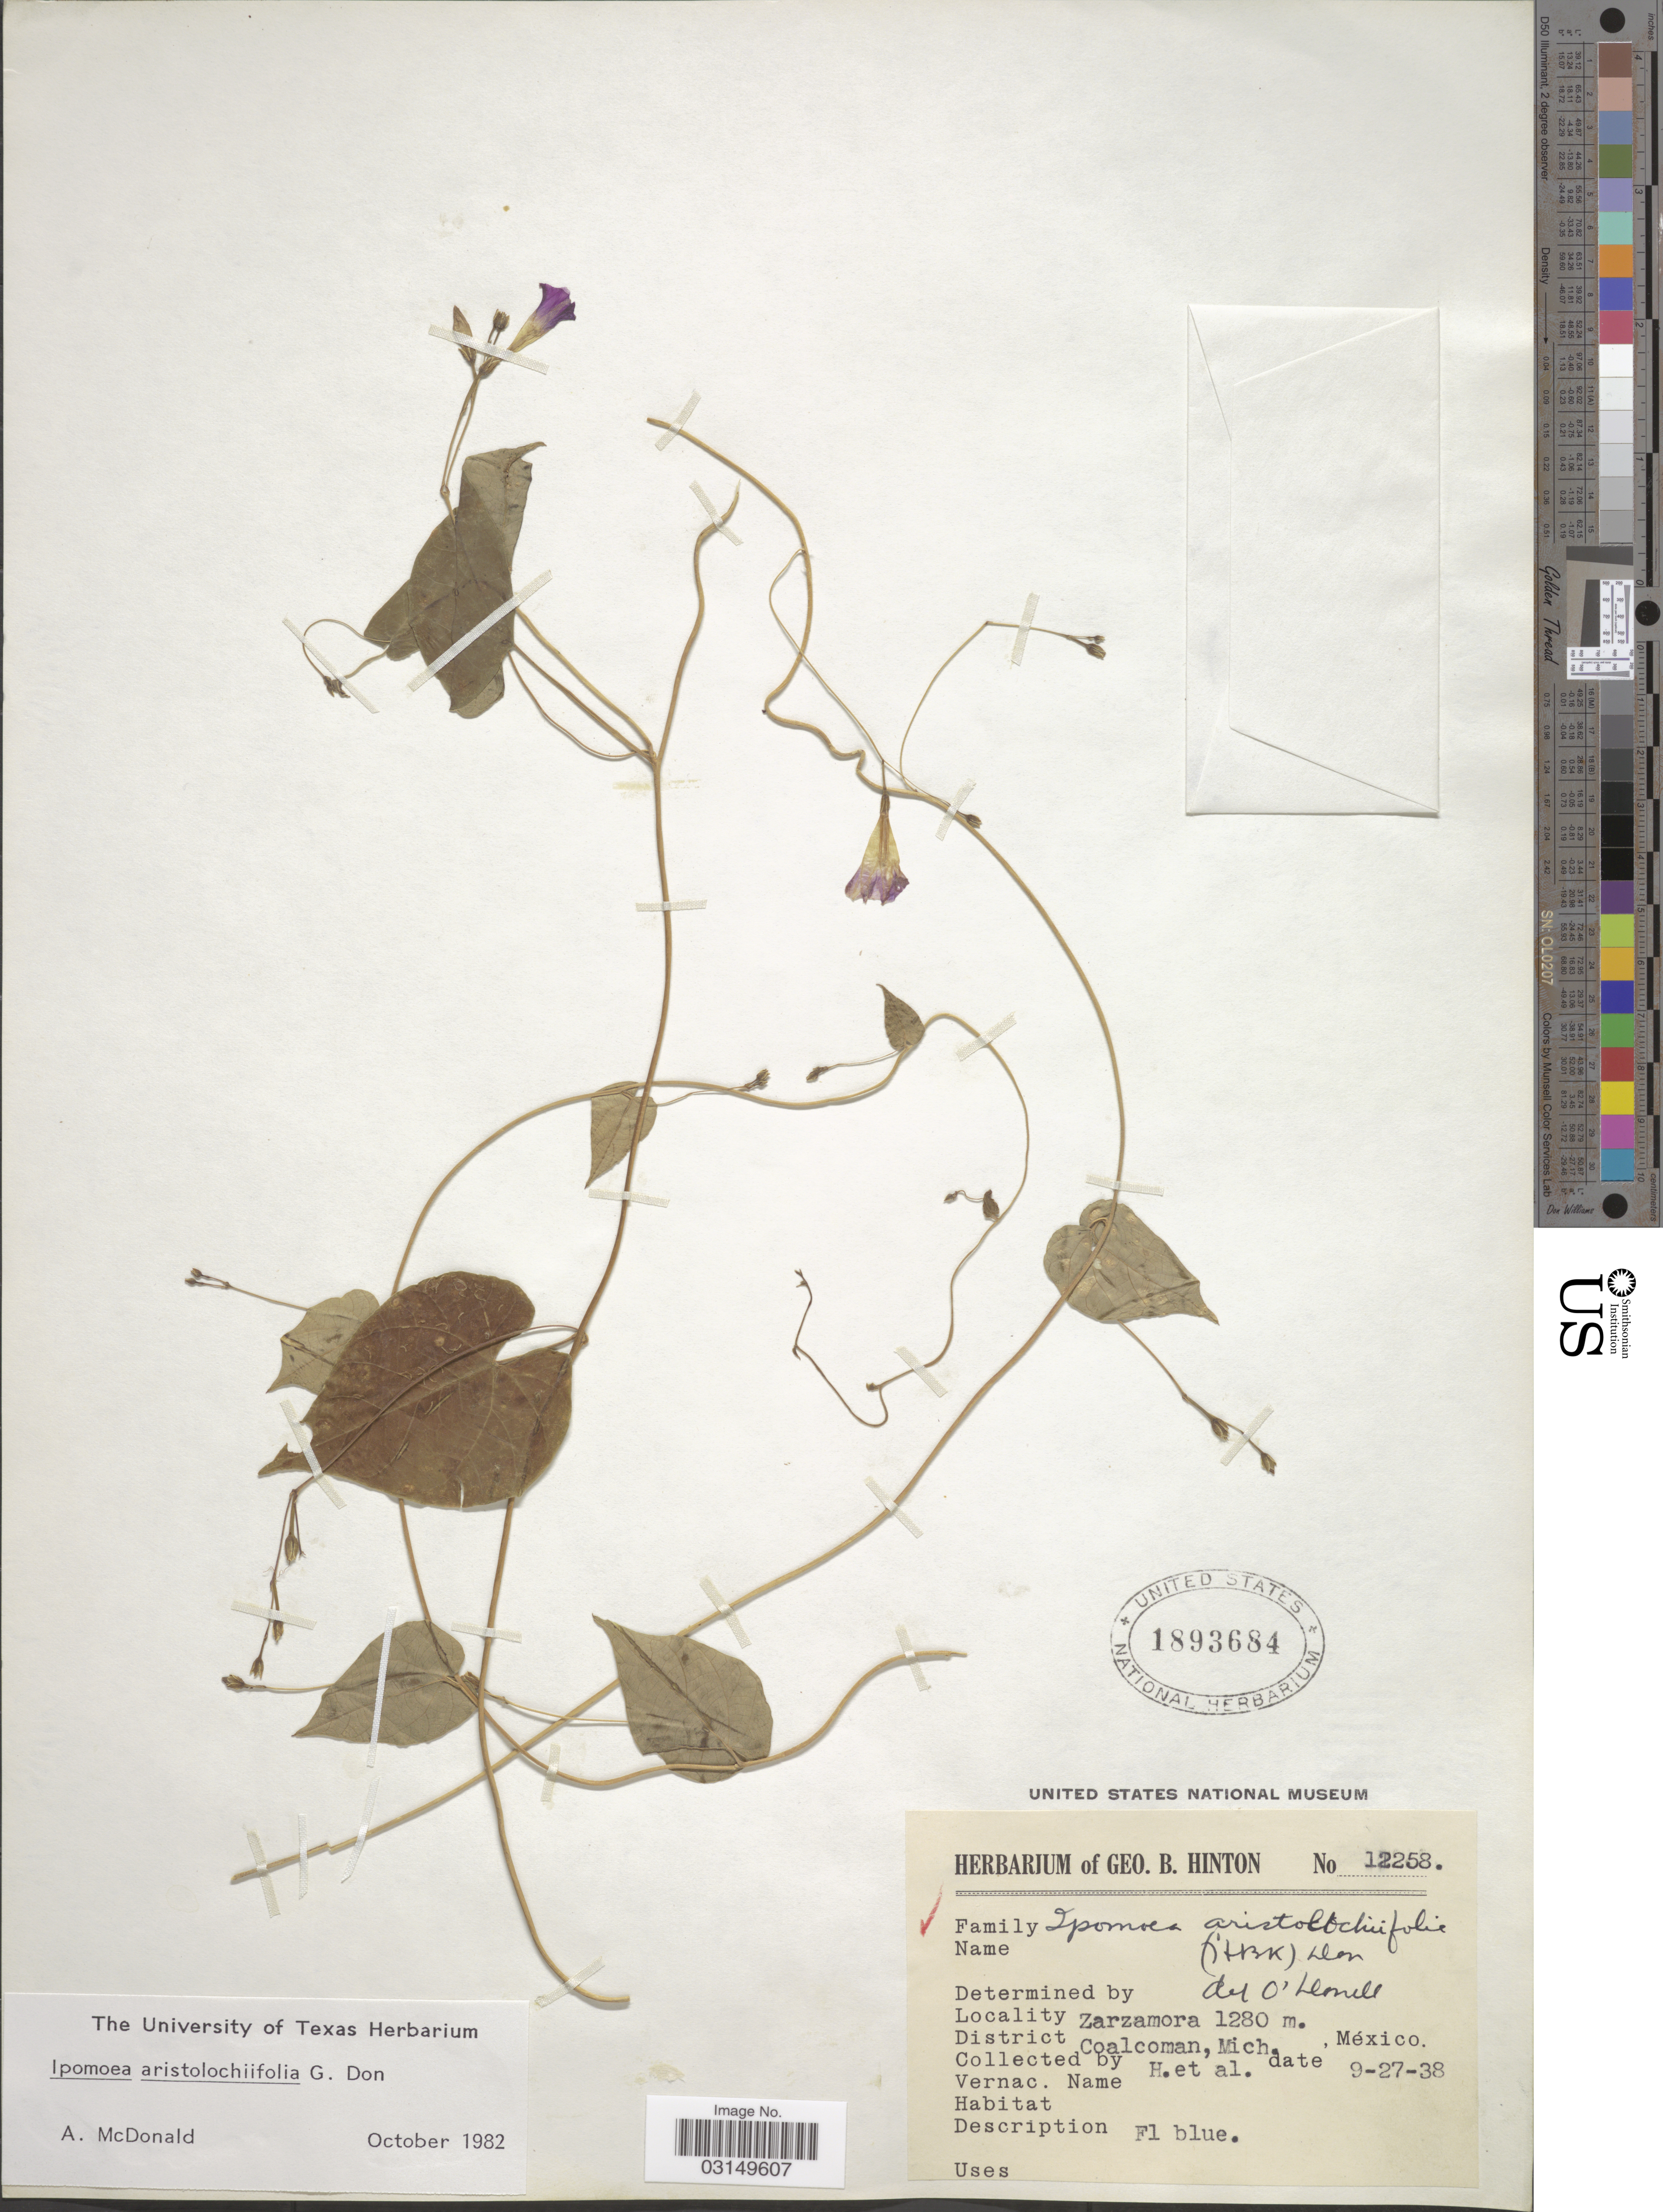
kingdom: Plantae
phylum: Tracheophyta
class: Magnoliopsida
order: Solanales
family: Convolvulaceae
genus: Ipomoea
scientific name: Ipomoea aristolochiifolia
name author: G. Don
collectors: G. B. Hinton & et al.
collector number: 12258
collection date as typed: Transcribed d/m/y: 27/9/38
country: Mexico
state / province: Michoacán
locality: Zarzamora, District Coalcoman.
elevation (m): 1280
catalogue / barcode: US 1893684